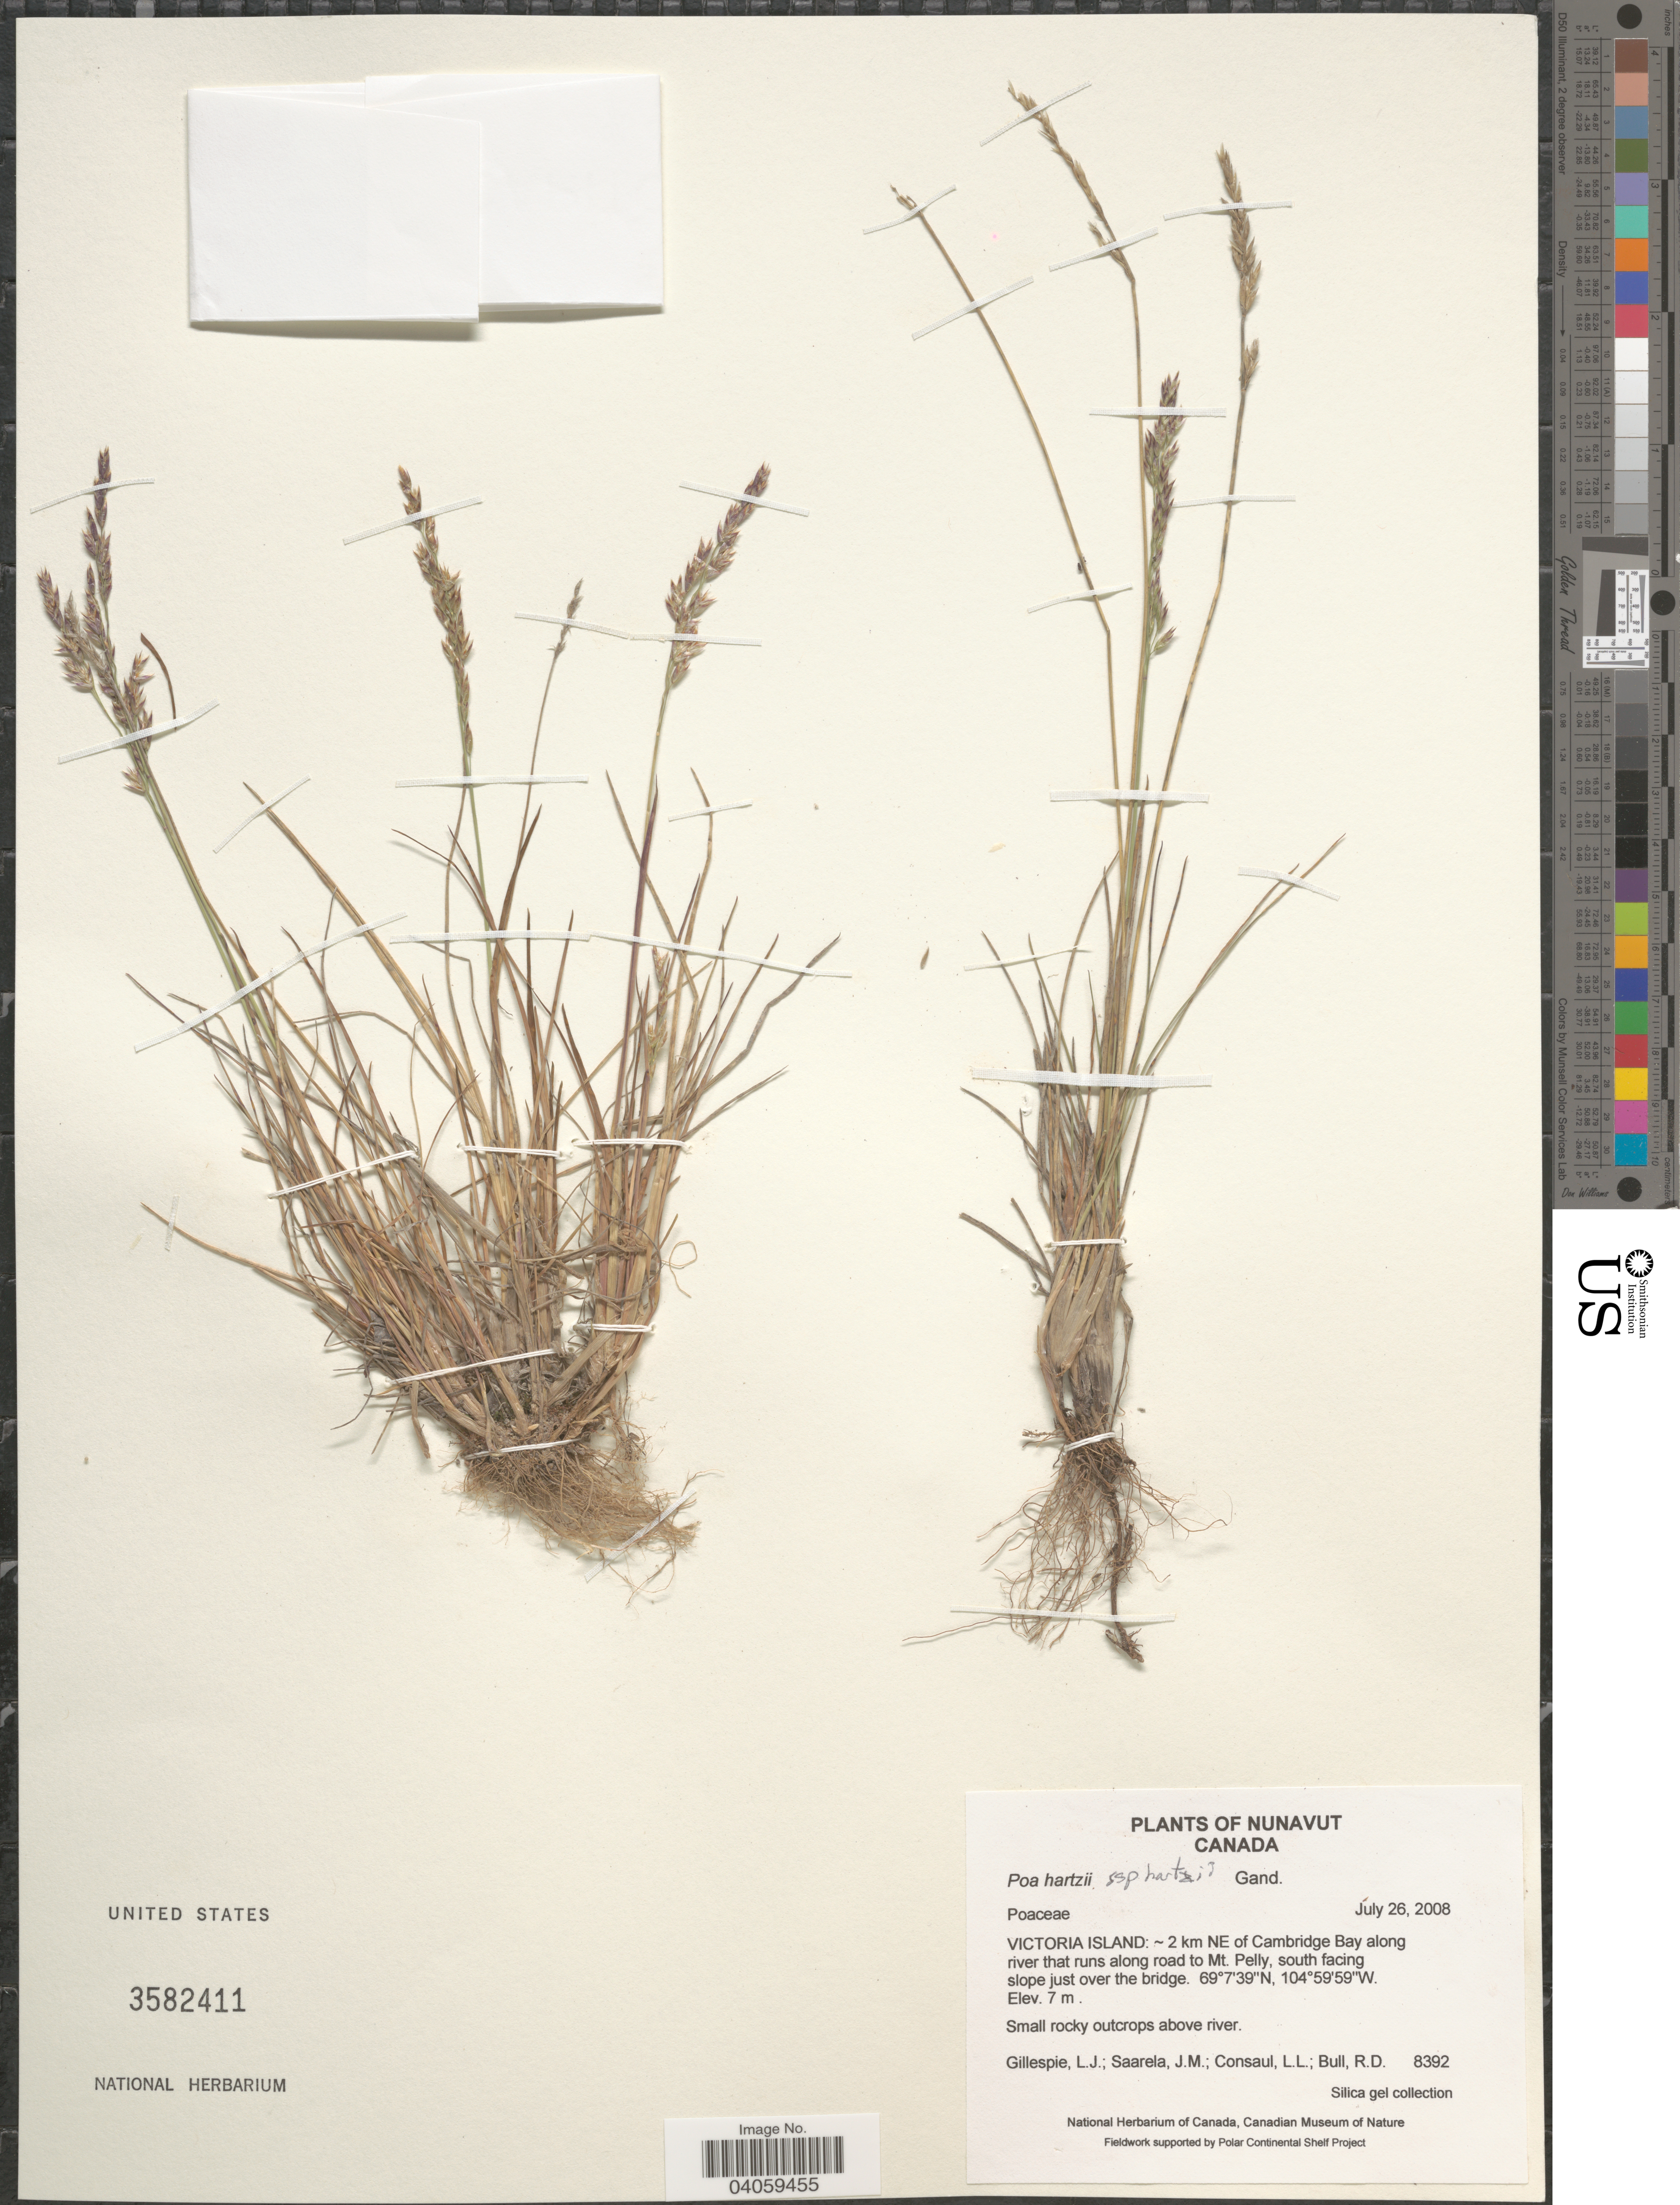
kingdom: Plantae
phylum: Tracheophyta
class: Liliopsida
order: Poales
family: Poaceae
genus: Poa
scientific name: Poa hartzii subsp. hartzii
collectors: L. Gillespie, J. Saarela, L. Consaul & R. Bull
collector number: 8392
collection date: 2008-07-26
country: Canada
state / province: Nunavut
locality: Victoria Island: ~ 2 km NE of Cambridge Bay along river that runs along road to Mt. Pelly, south facing slope just over the bridge.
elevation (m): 7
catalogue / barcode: US 3582411